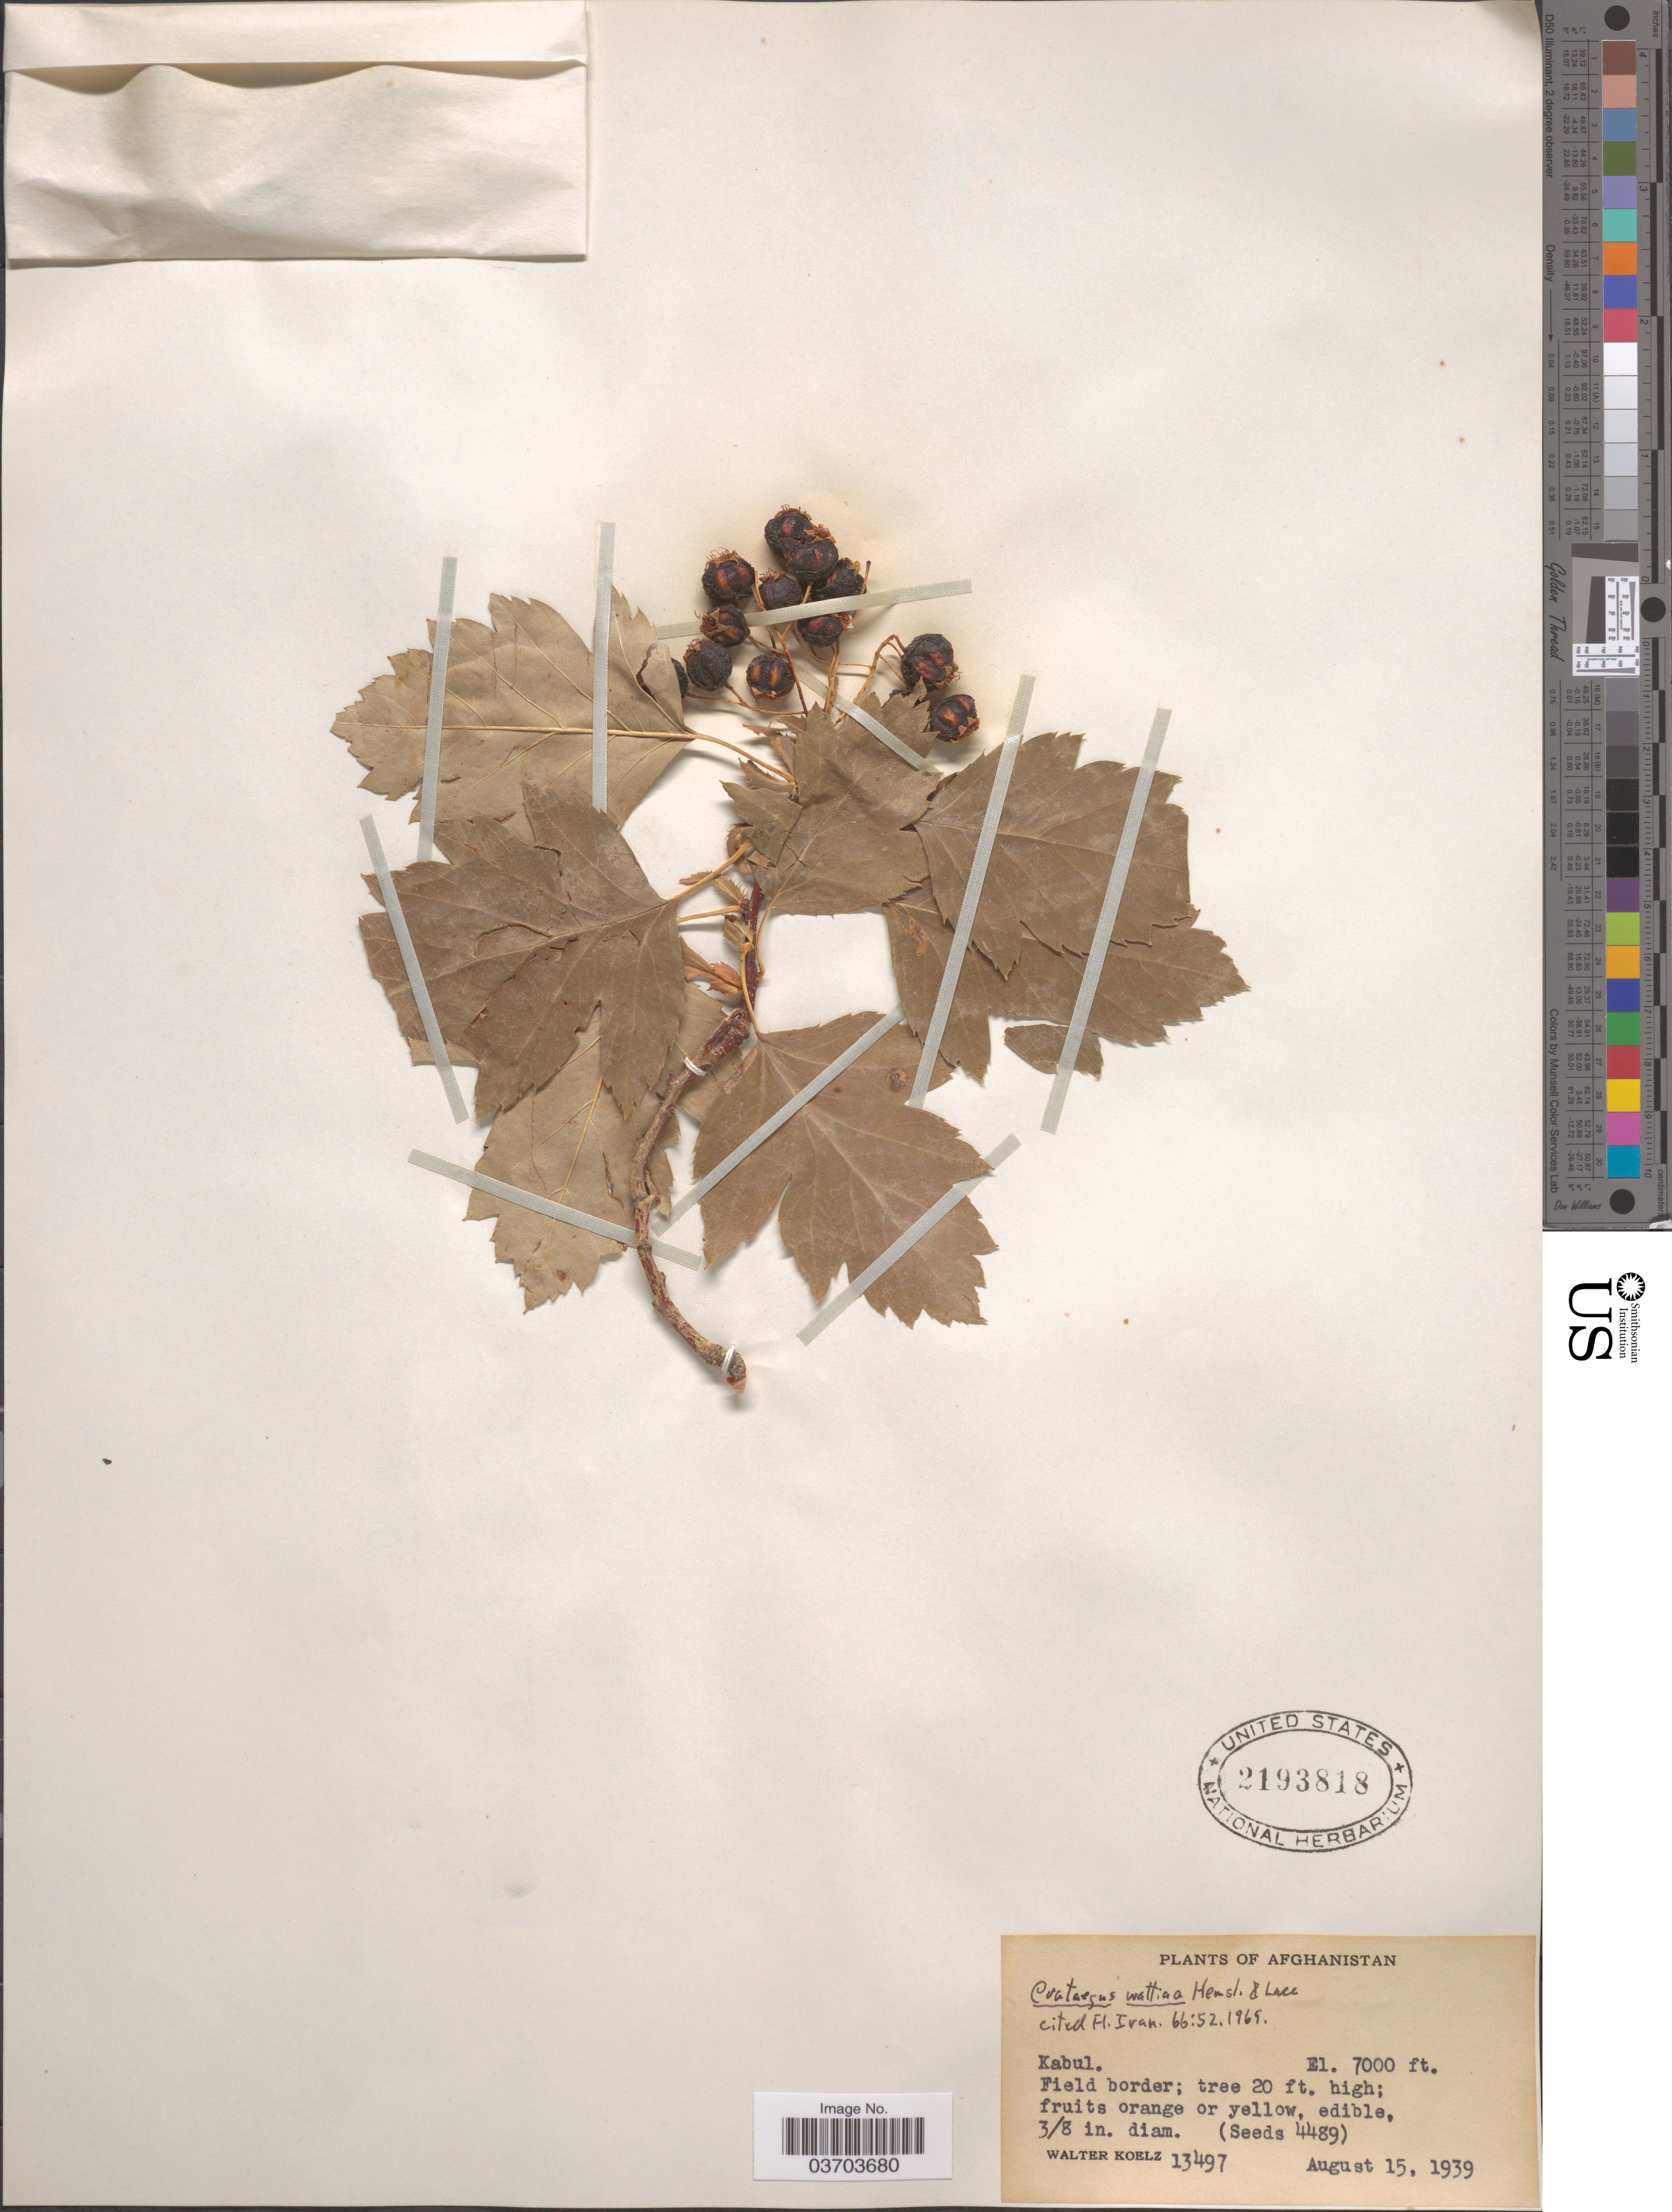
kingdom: Plantae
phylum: Tracheophyta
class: Magnoliopsida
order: Rosales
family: Rosaceae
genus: Crataegus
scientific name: Crataegus altaica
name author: Ledeb. ex Loudon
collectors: W. N. Koelz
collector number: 13497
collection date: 1939-08-15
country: Afghanistan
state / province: Kabul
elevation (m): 2134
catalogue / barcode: US 2193818